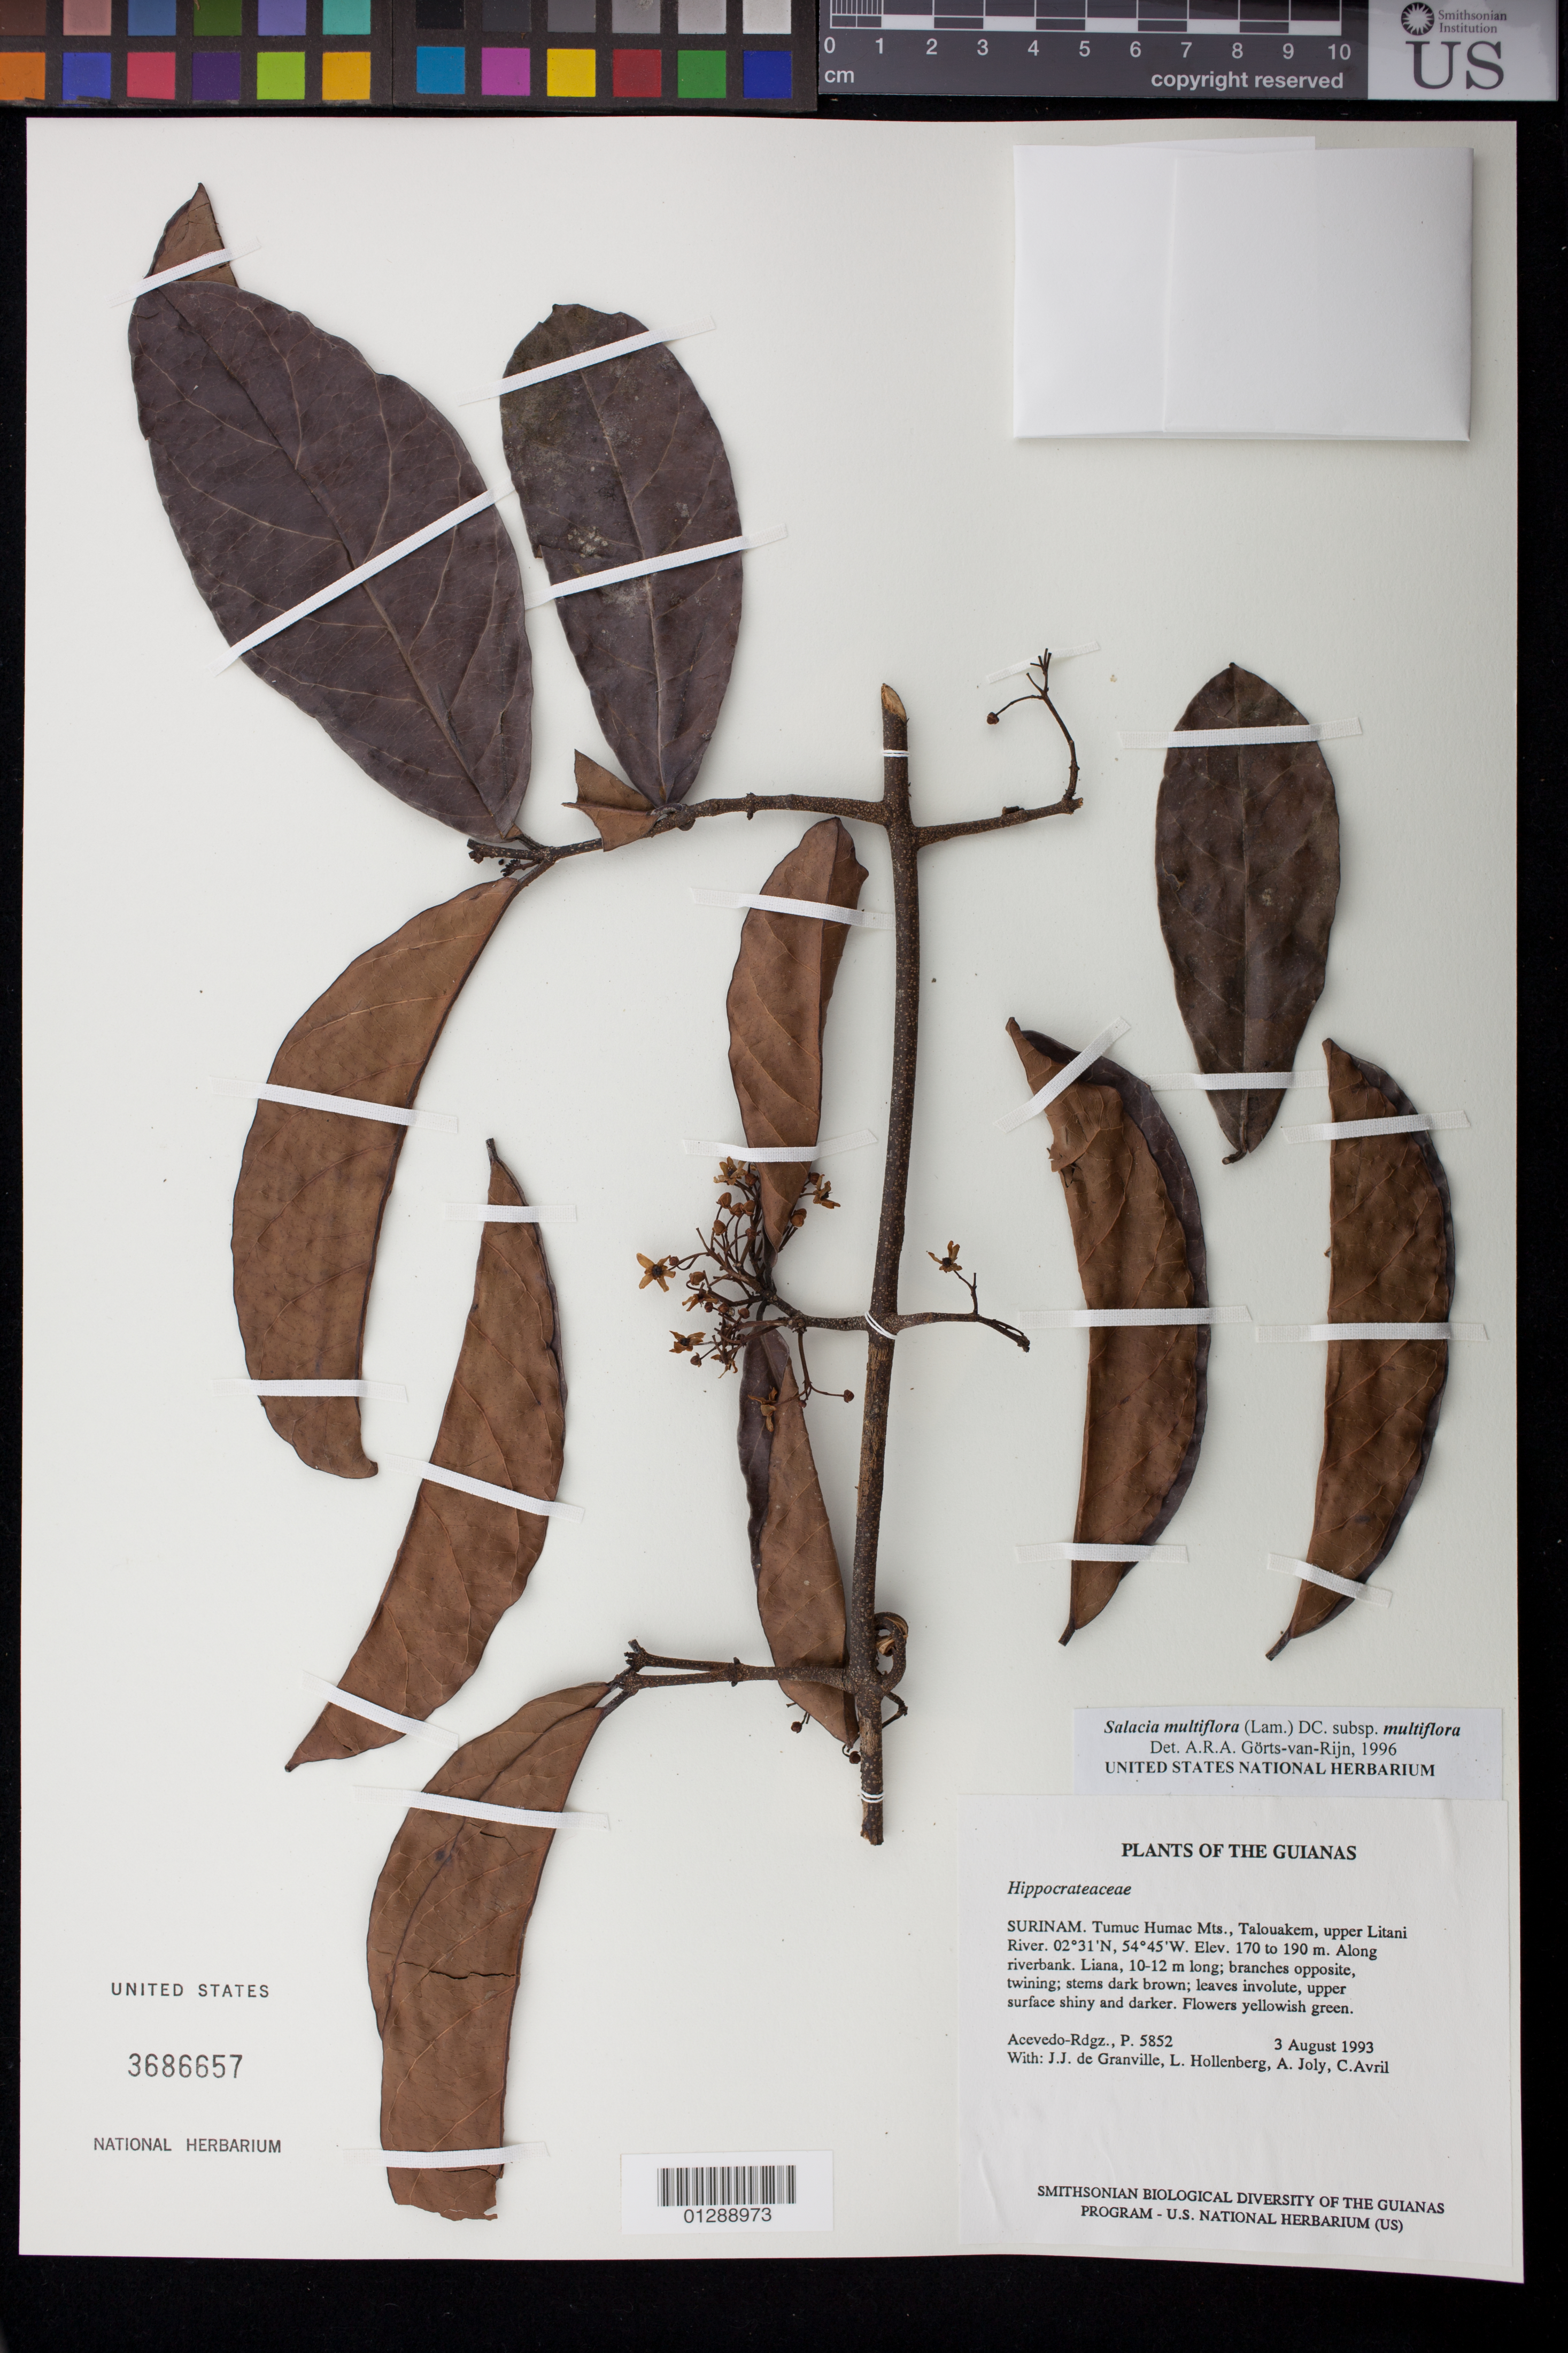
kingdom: Plantae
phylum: Tracheophyta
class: Magnoliopsida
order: Celastrales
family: Celastraceae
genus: Salacia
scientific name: Salacia multiflora subsp. multiflora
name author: (Lam.) DC.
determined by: Görts-van Rijn, A. R. A.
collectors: P. Acevedo-Rodr., J.-J. de Granville, L. Hollenberg, A. Joly & C. Avril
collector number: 5852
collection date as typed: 3 August 1993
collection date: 1993-08-03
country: Suriname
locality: Tumuc Humac Mts., Talouakem, upper Litani River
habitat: Along riverbank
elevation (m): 170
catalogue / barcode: US 3686657